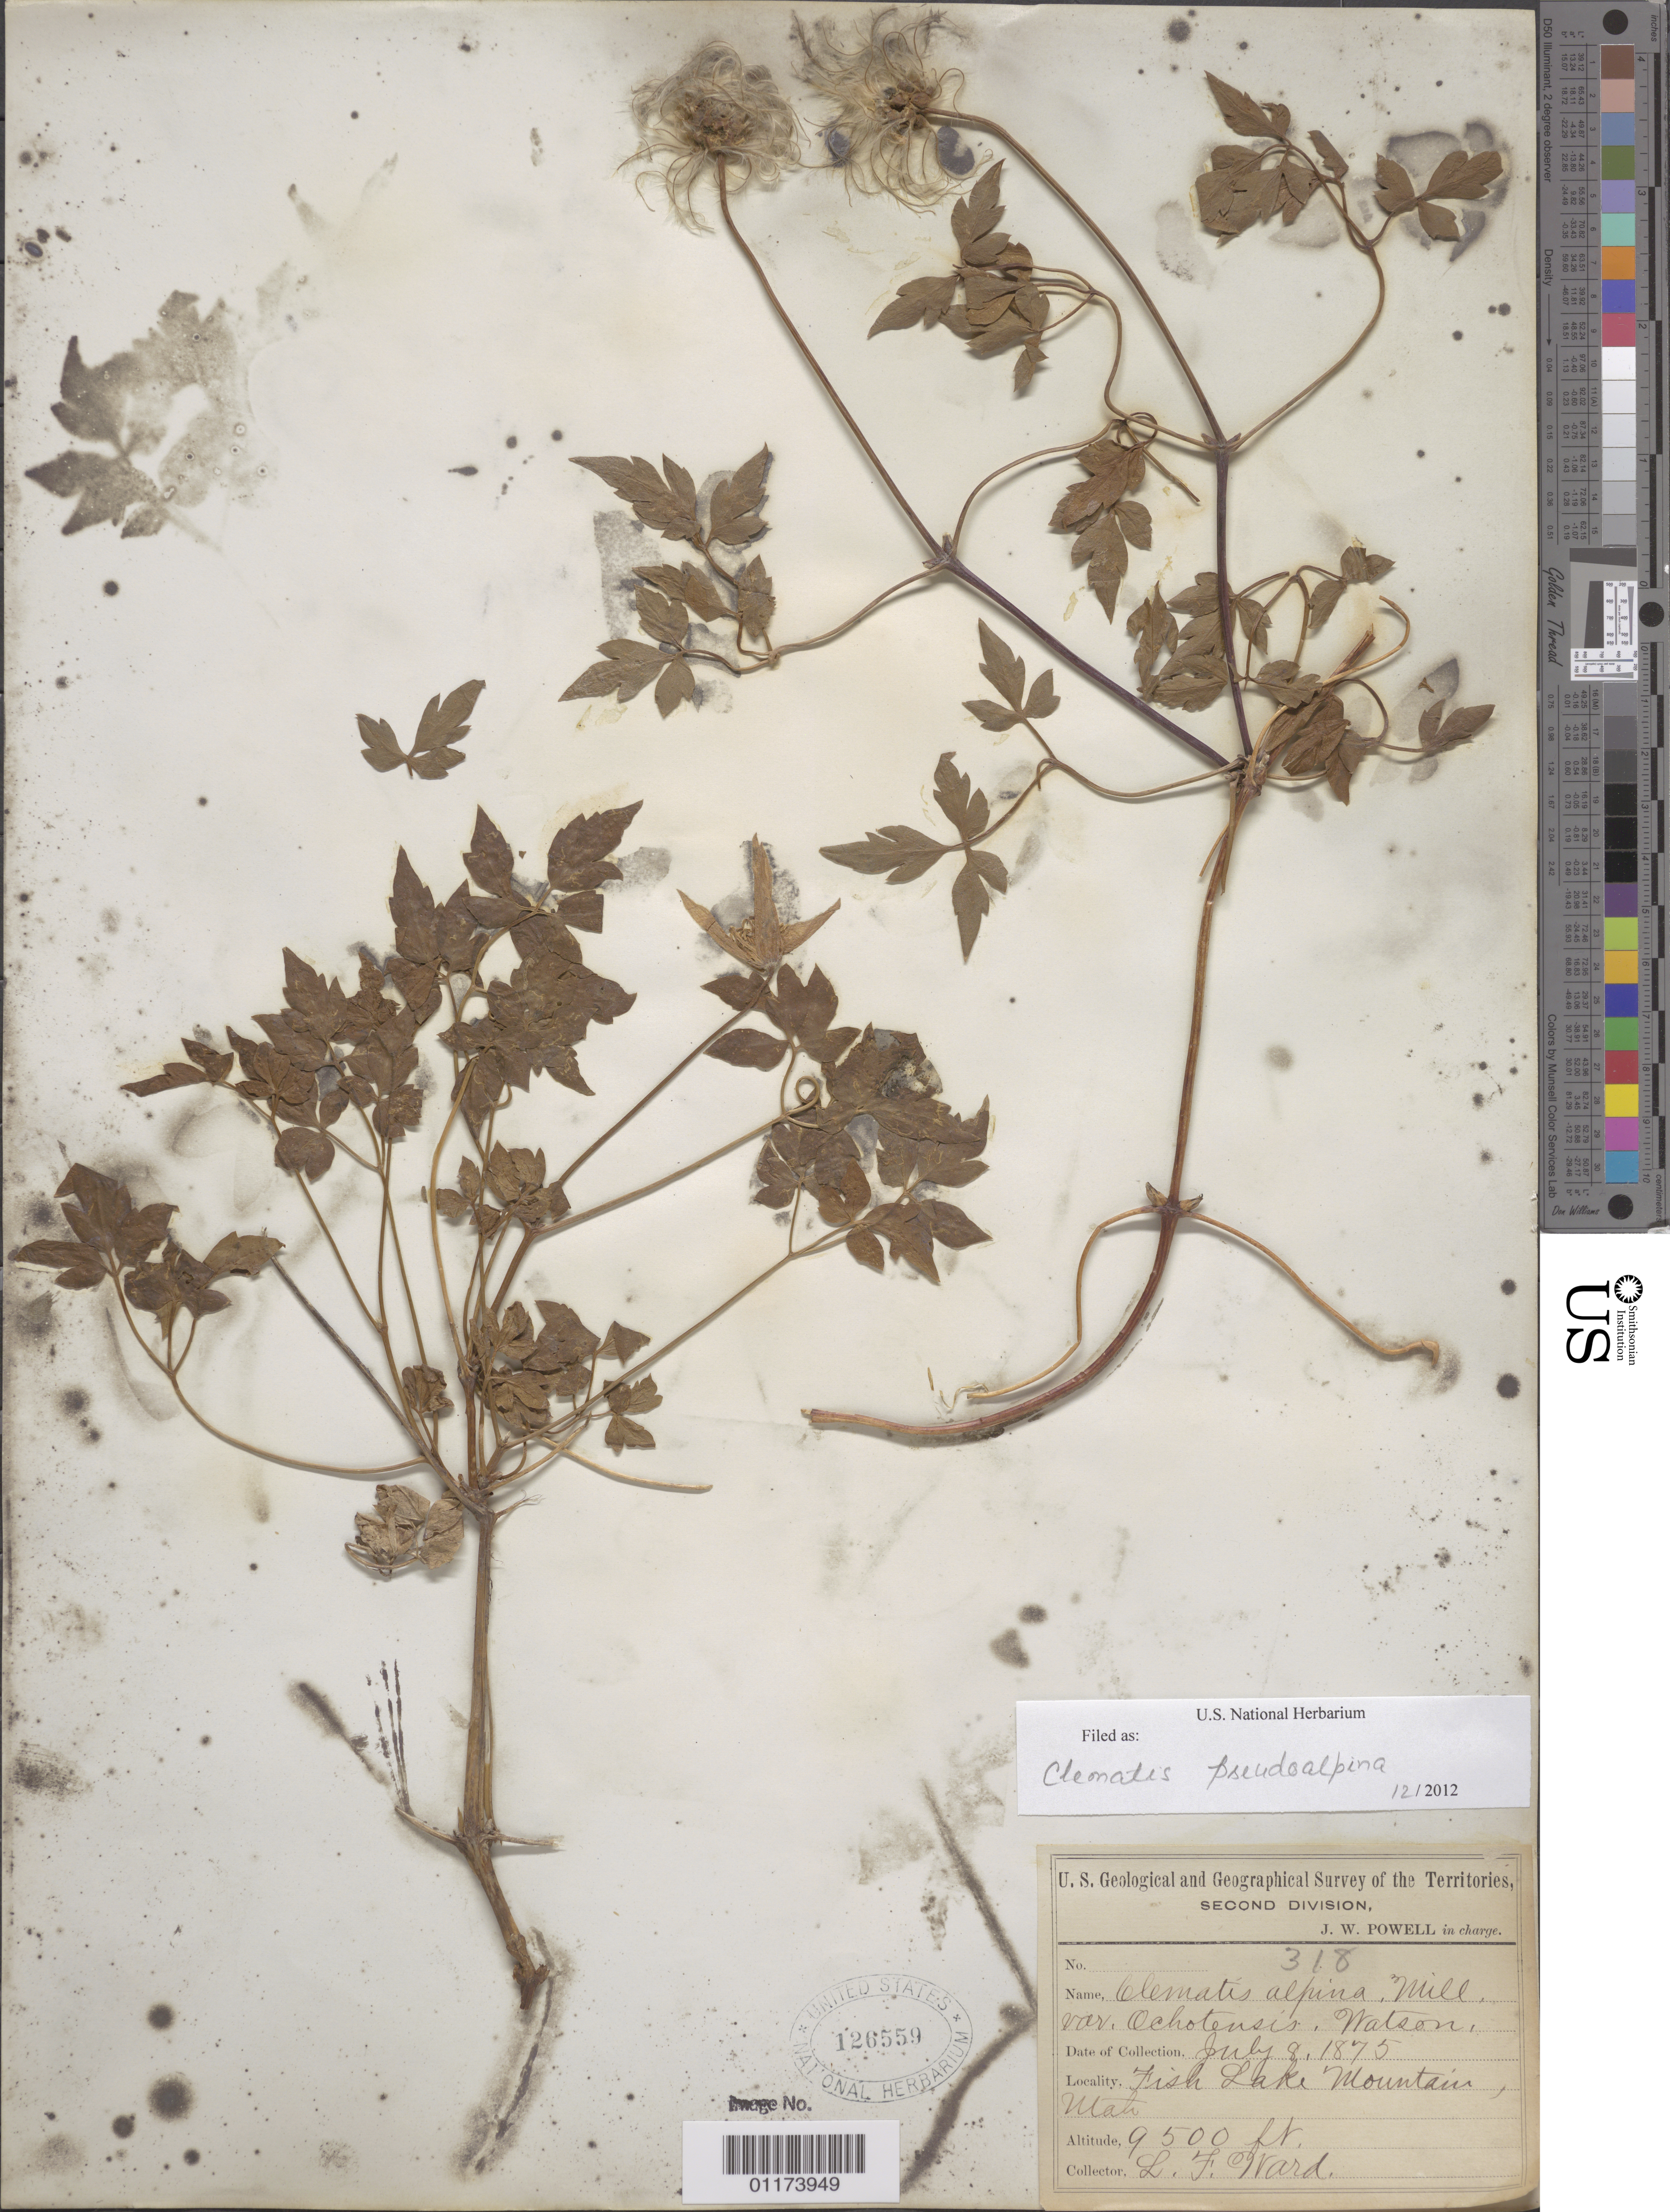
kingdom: Plantae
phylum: Tracheophyta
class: Magnoliopsida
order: Ranunculales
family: Ranunculaceae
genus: Clematis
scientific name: Clematis pseudoalpina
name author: (Kuntze) A. Nelson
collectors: L. F. Ward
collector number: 318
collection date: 1875-07-08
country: United States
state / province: Utah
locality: Fish Lake Mountain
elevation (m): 3529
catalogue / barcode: US 126559